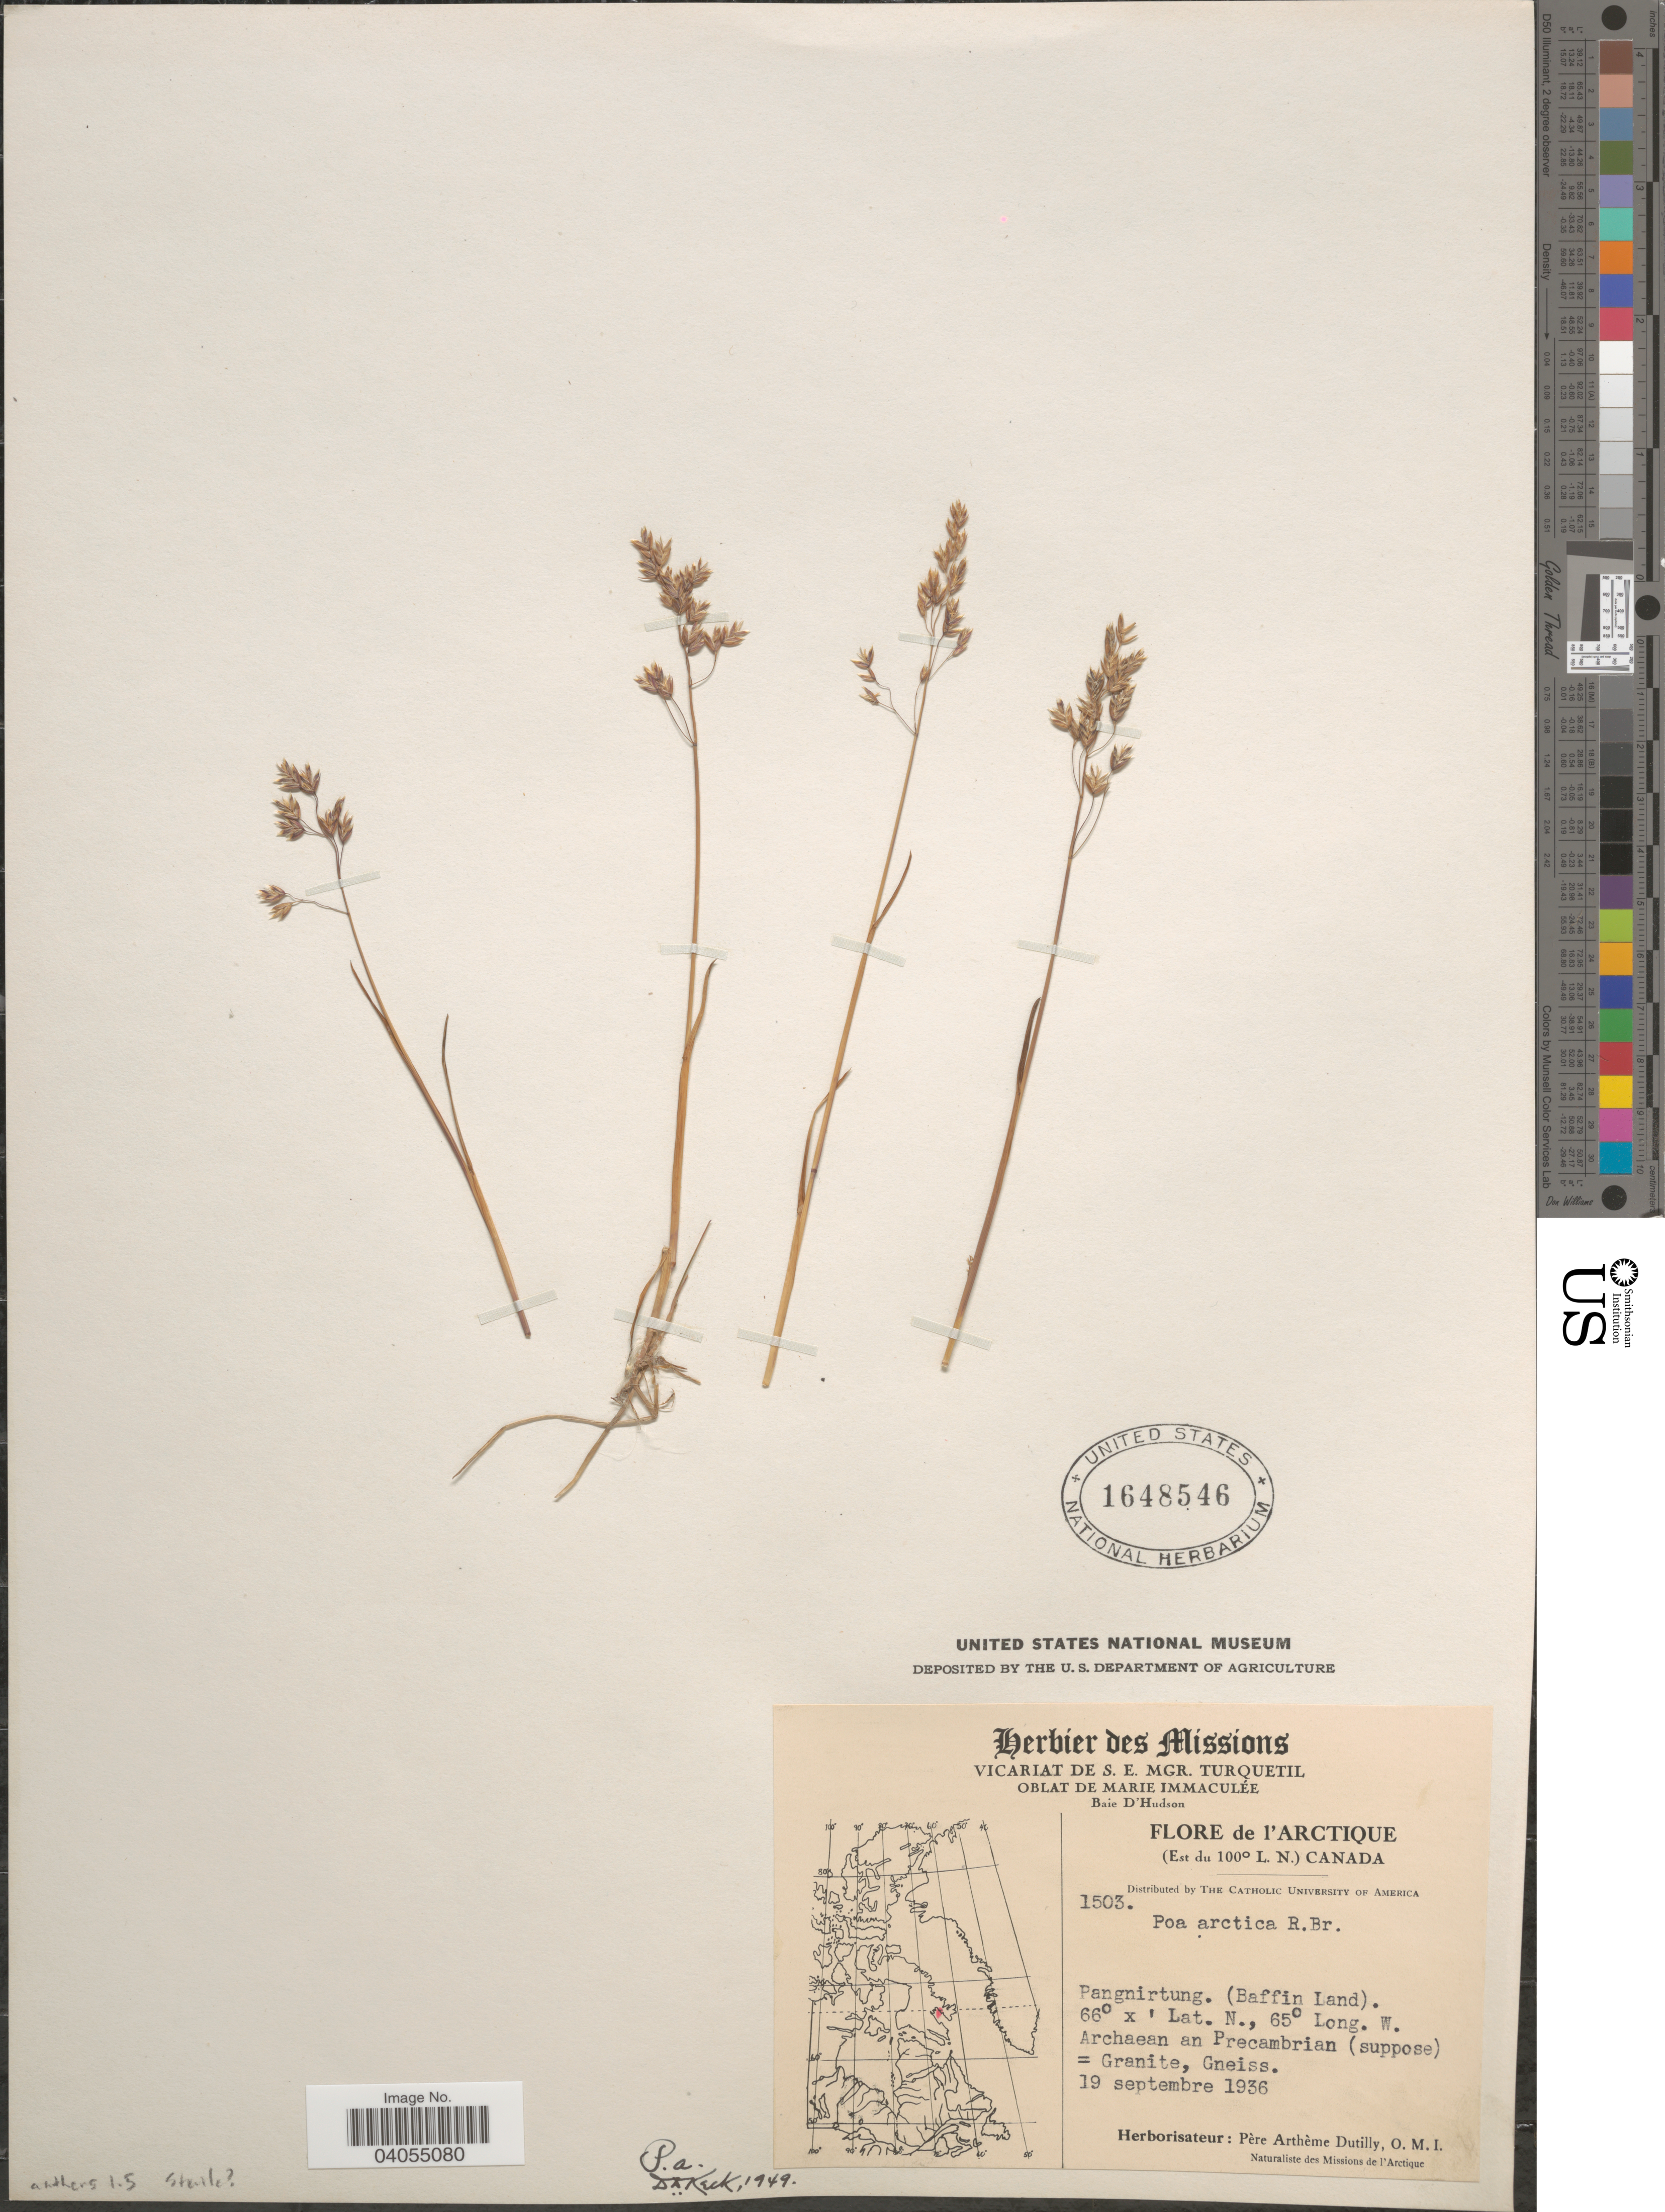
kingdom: Plantae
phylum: Tracheophyta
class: Liliopsida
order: Poales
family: Poaceae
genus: Poa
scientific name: Poa arctica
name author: R. Br.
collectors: P. Dutilly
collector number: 1503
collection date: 1936-09-19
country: Canada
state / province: Nunavut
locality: Arctique (Est du 100° L. N.) Canada. Pangnirtung (Baffin Land).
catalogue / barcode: US 1648546